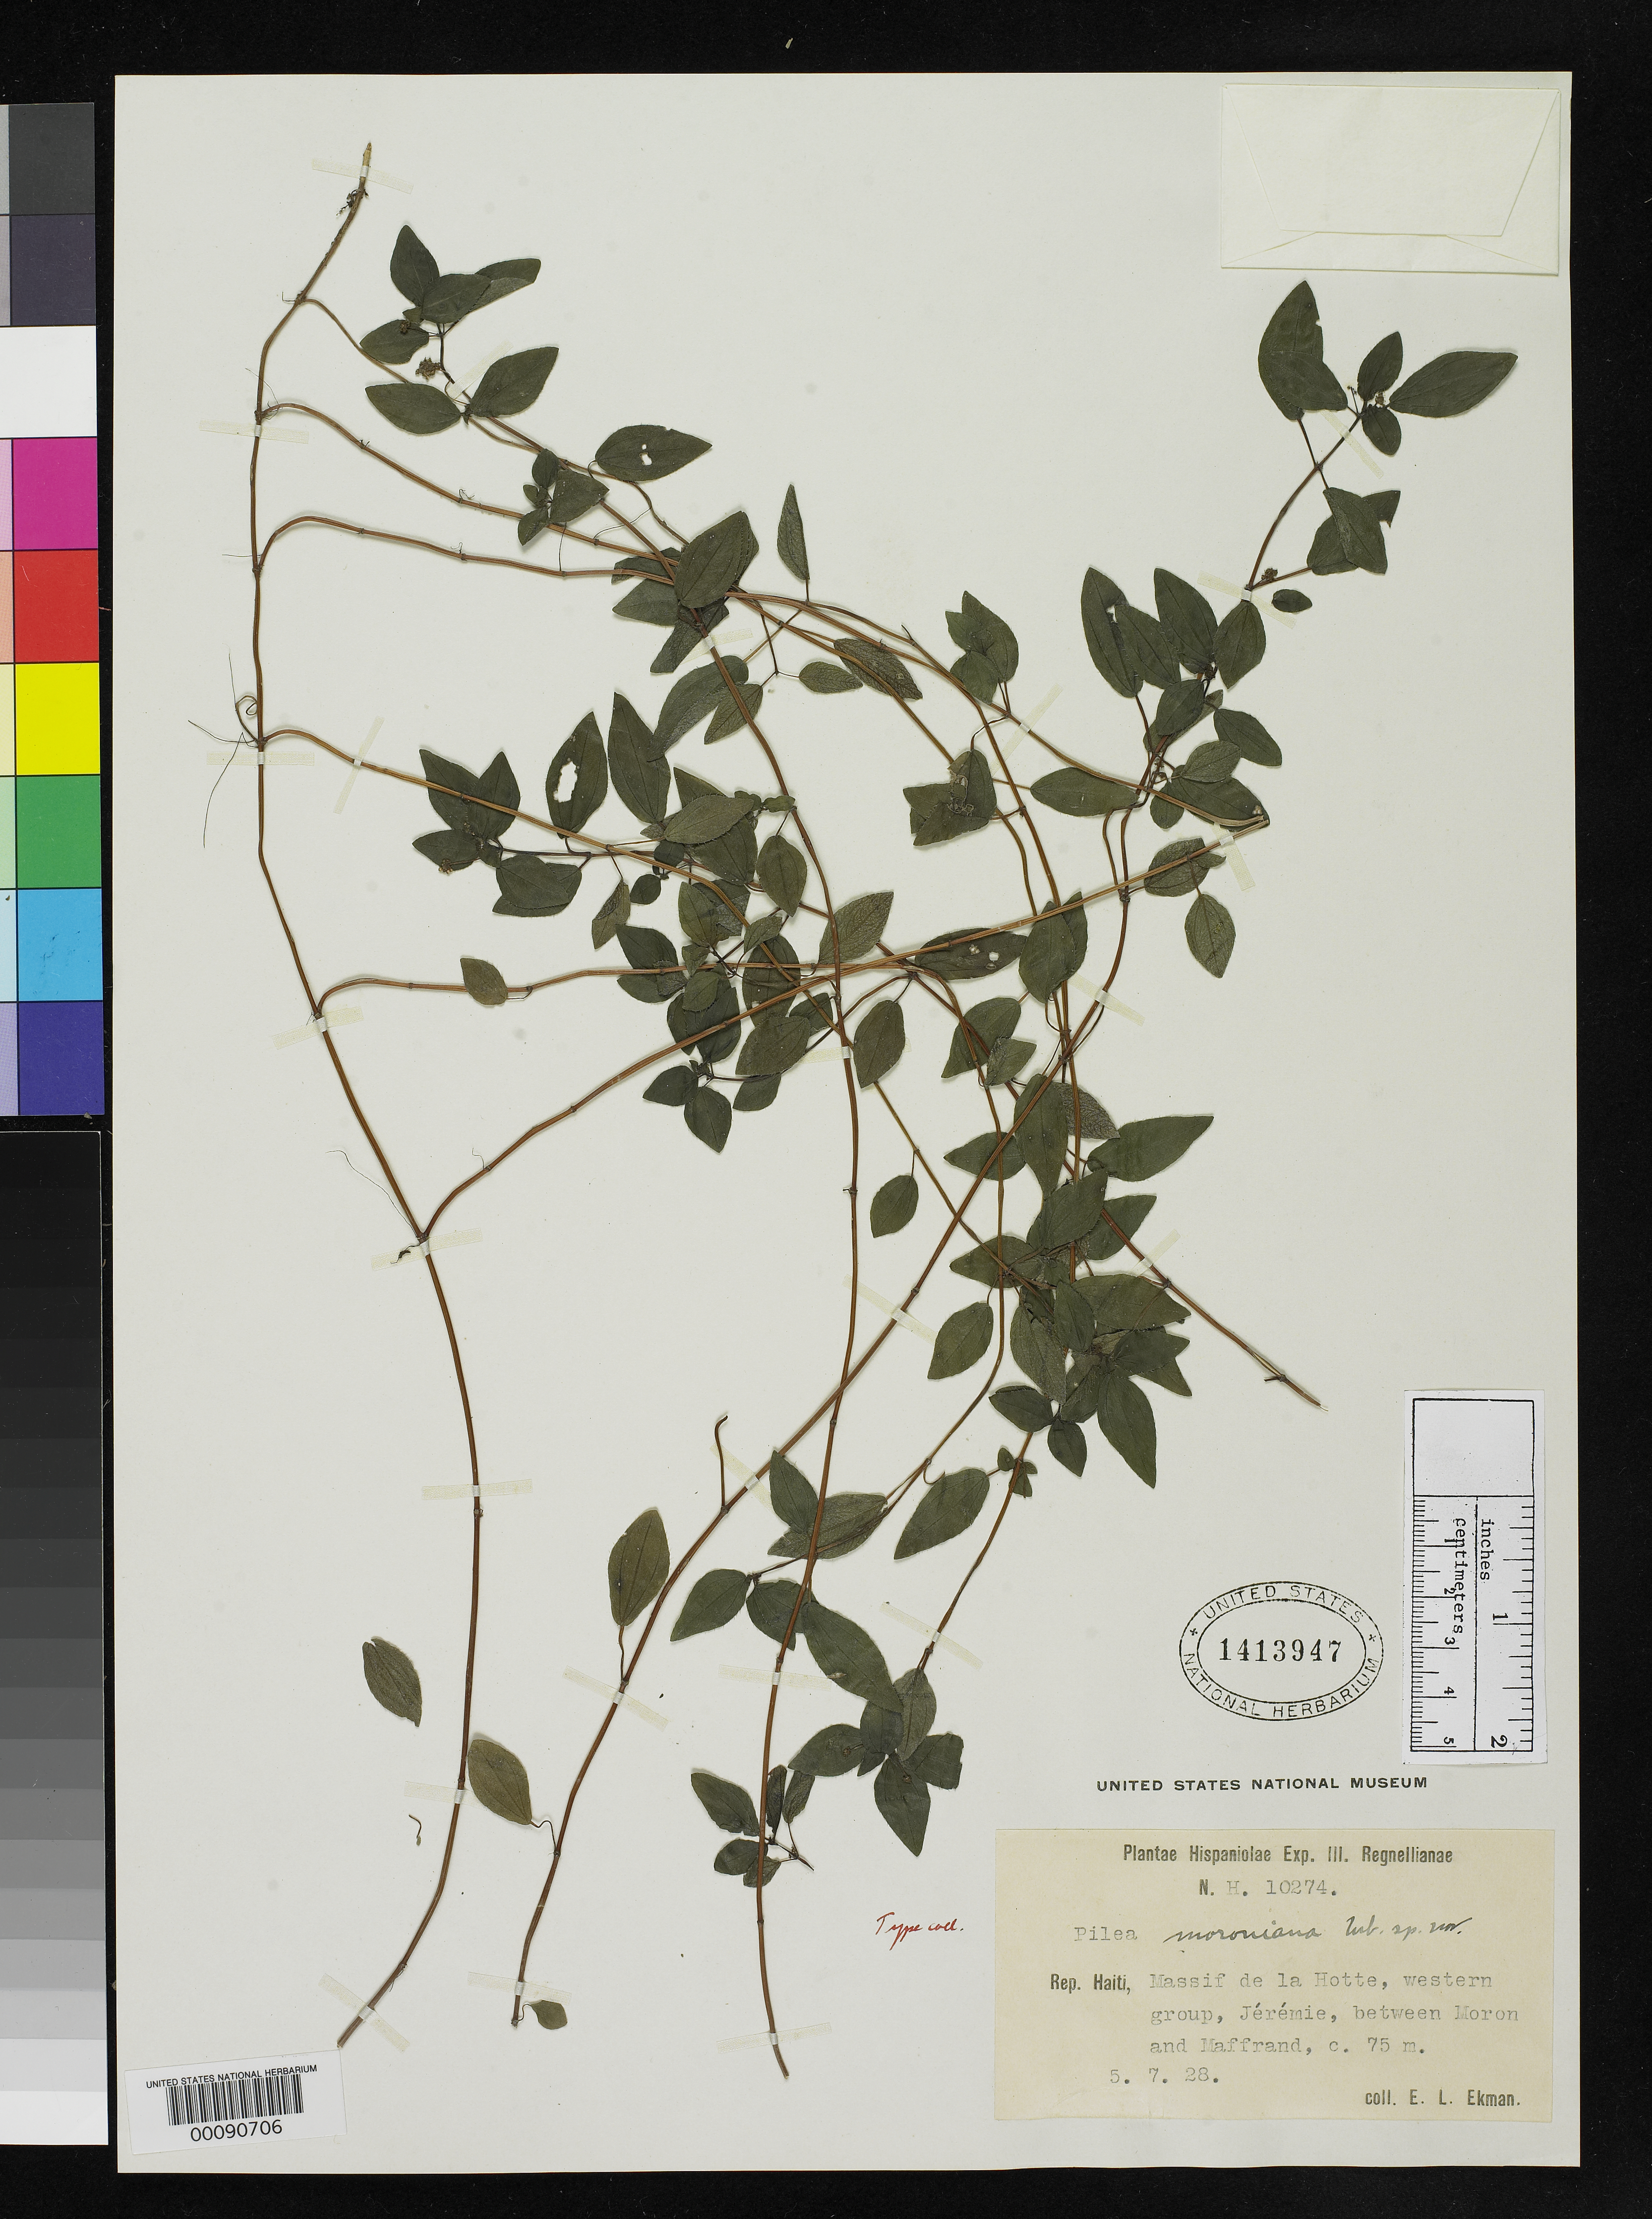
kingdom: Plantae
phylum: Tracheophyta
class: Magnoliopsida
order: Rosales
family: Urticaceae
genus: Pilea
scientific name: Pilea moroniana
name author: Urb.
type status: Isotype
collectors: E. L. Ekman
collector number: H 10274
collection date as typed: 05 Jul 1928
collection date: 1928-07-05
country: Haiti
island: Hispaniola Island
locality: Massif de La Hotte, Jeremie, Moron.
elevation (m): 100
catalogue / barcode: US 1413947